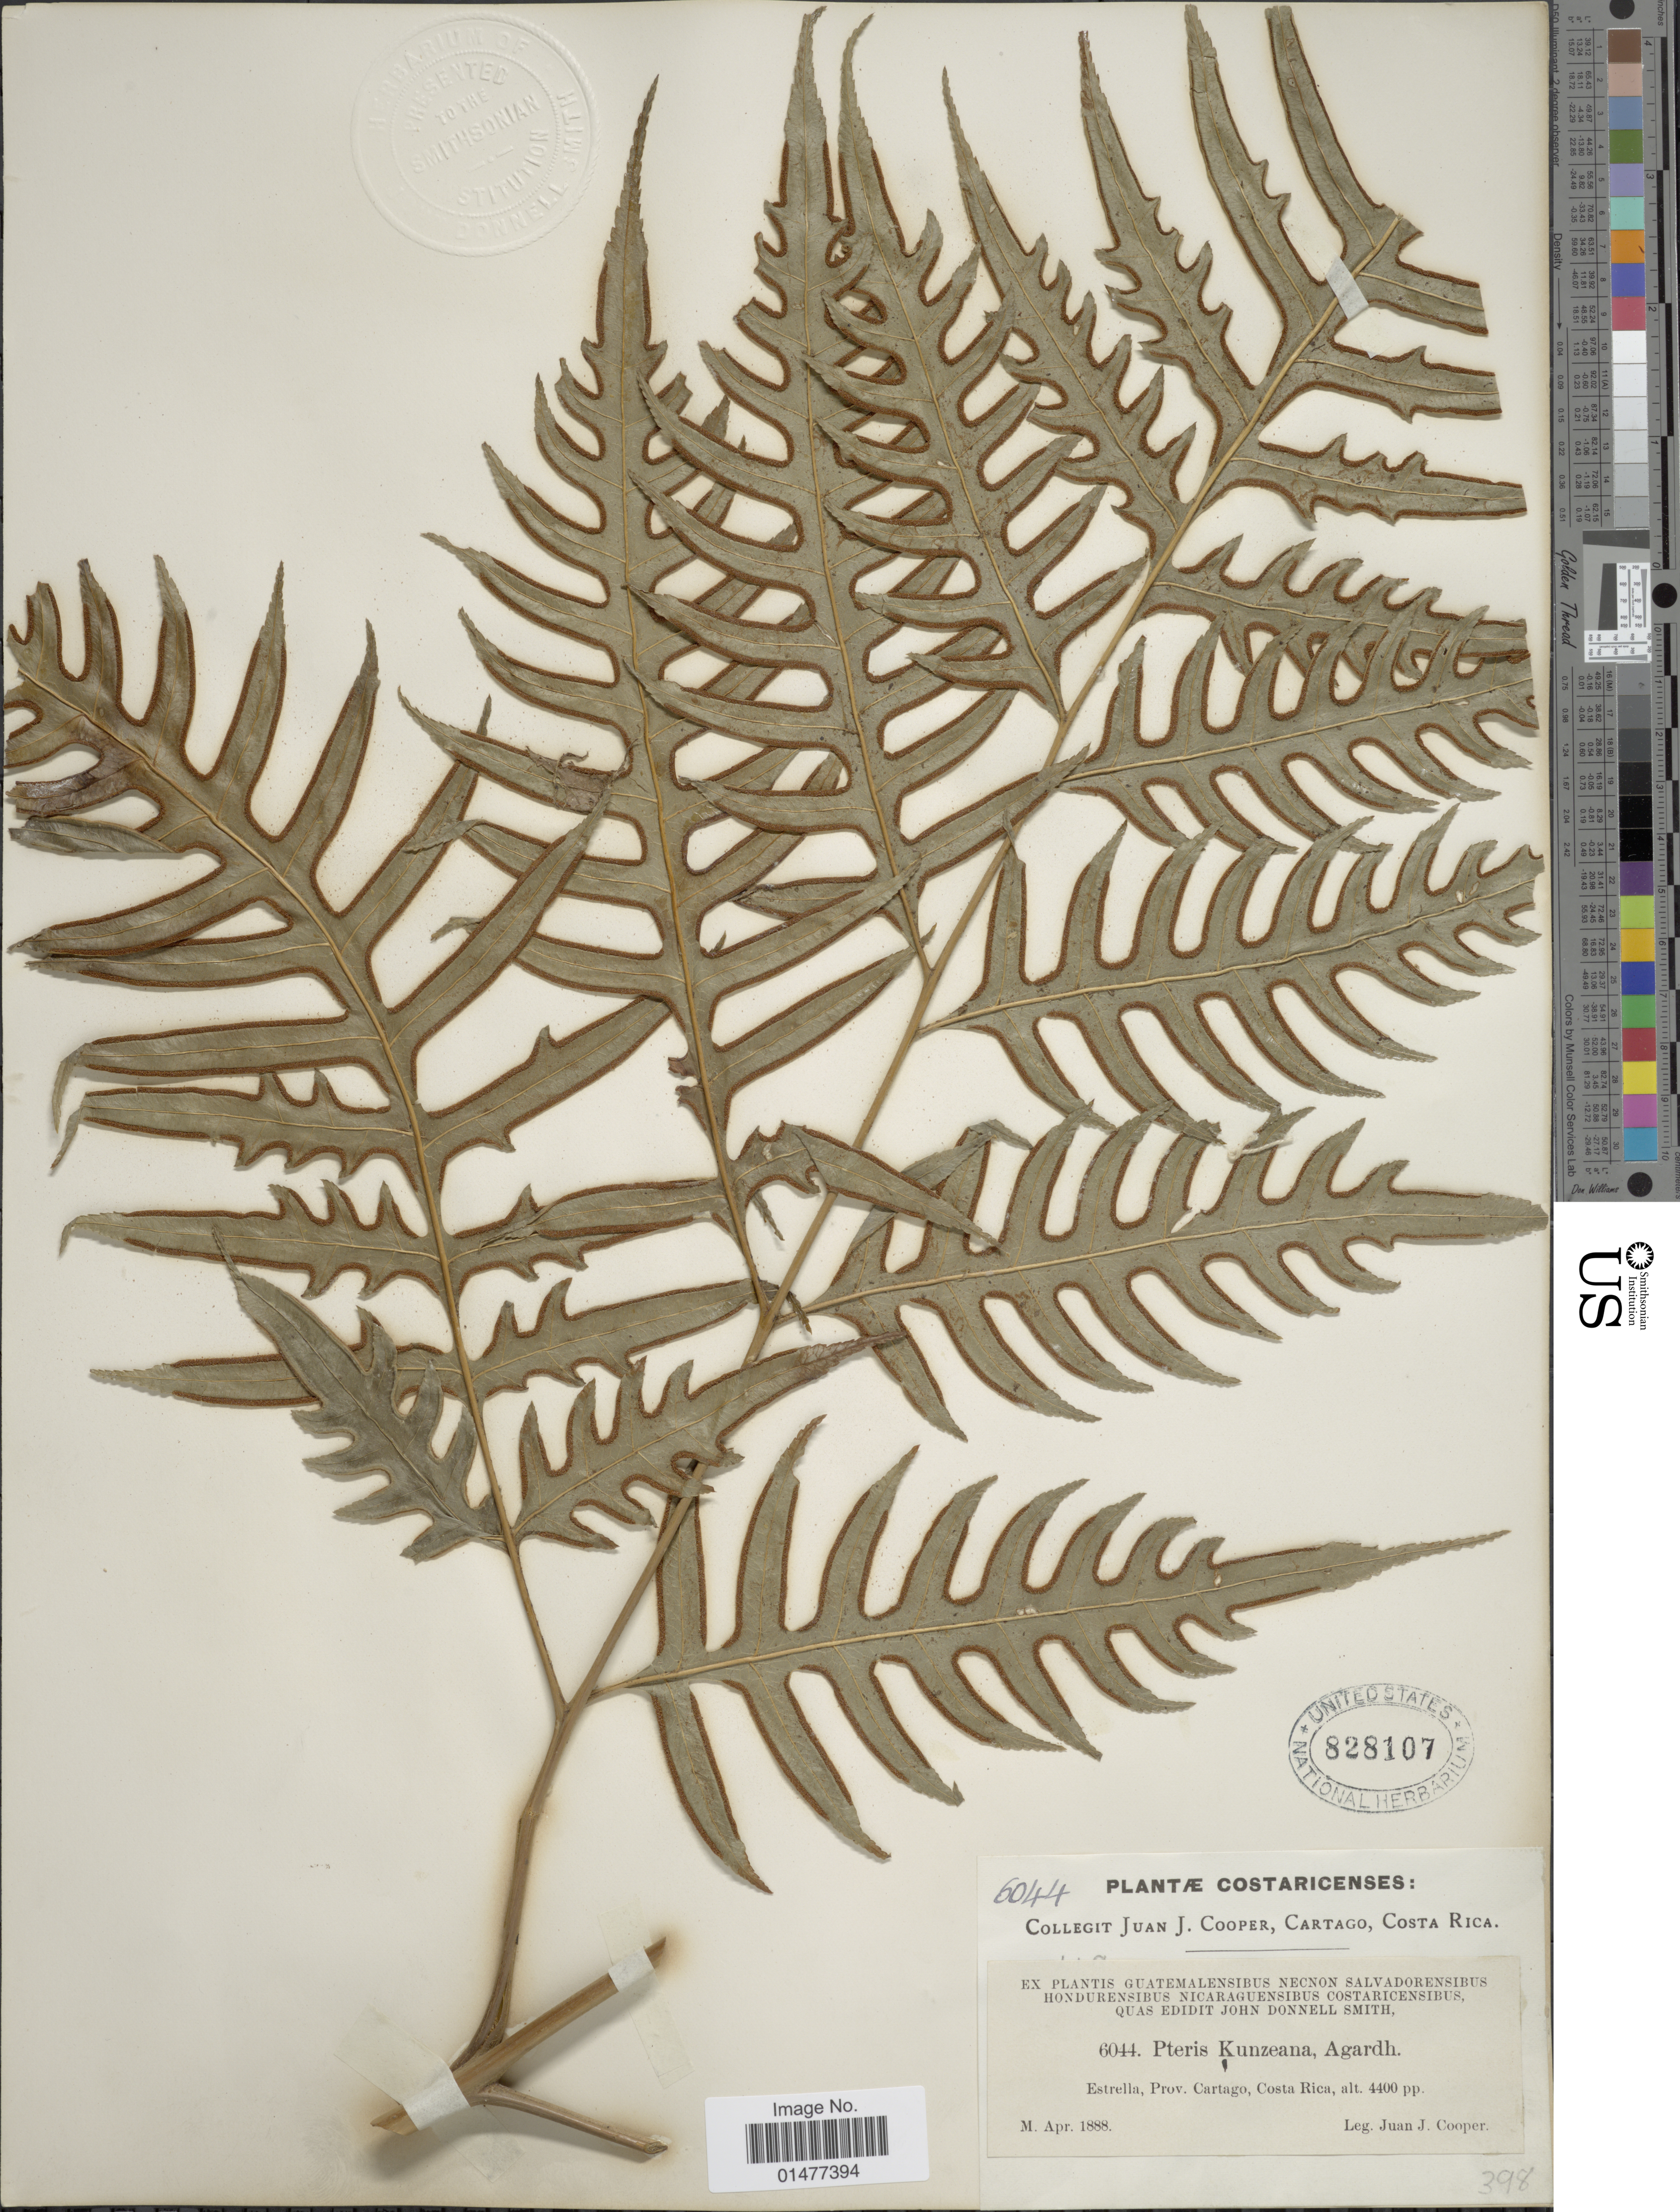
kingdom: Plantae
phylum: Tracheophyta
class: Polypodiopsida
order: Polypodiales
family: Pteridaceae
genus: Pteris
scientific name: Pteris altissima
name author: Poir.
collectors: J. J. Cooper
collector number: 6044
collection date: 1888-04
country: Costa Rica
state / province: Cartago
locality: Estrella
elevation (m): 1341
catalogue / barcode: US 828107